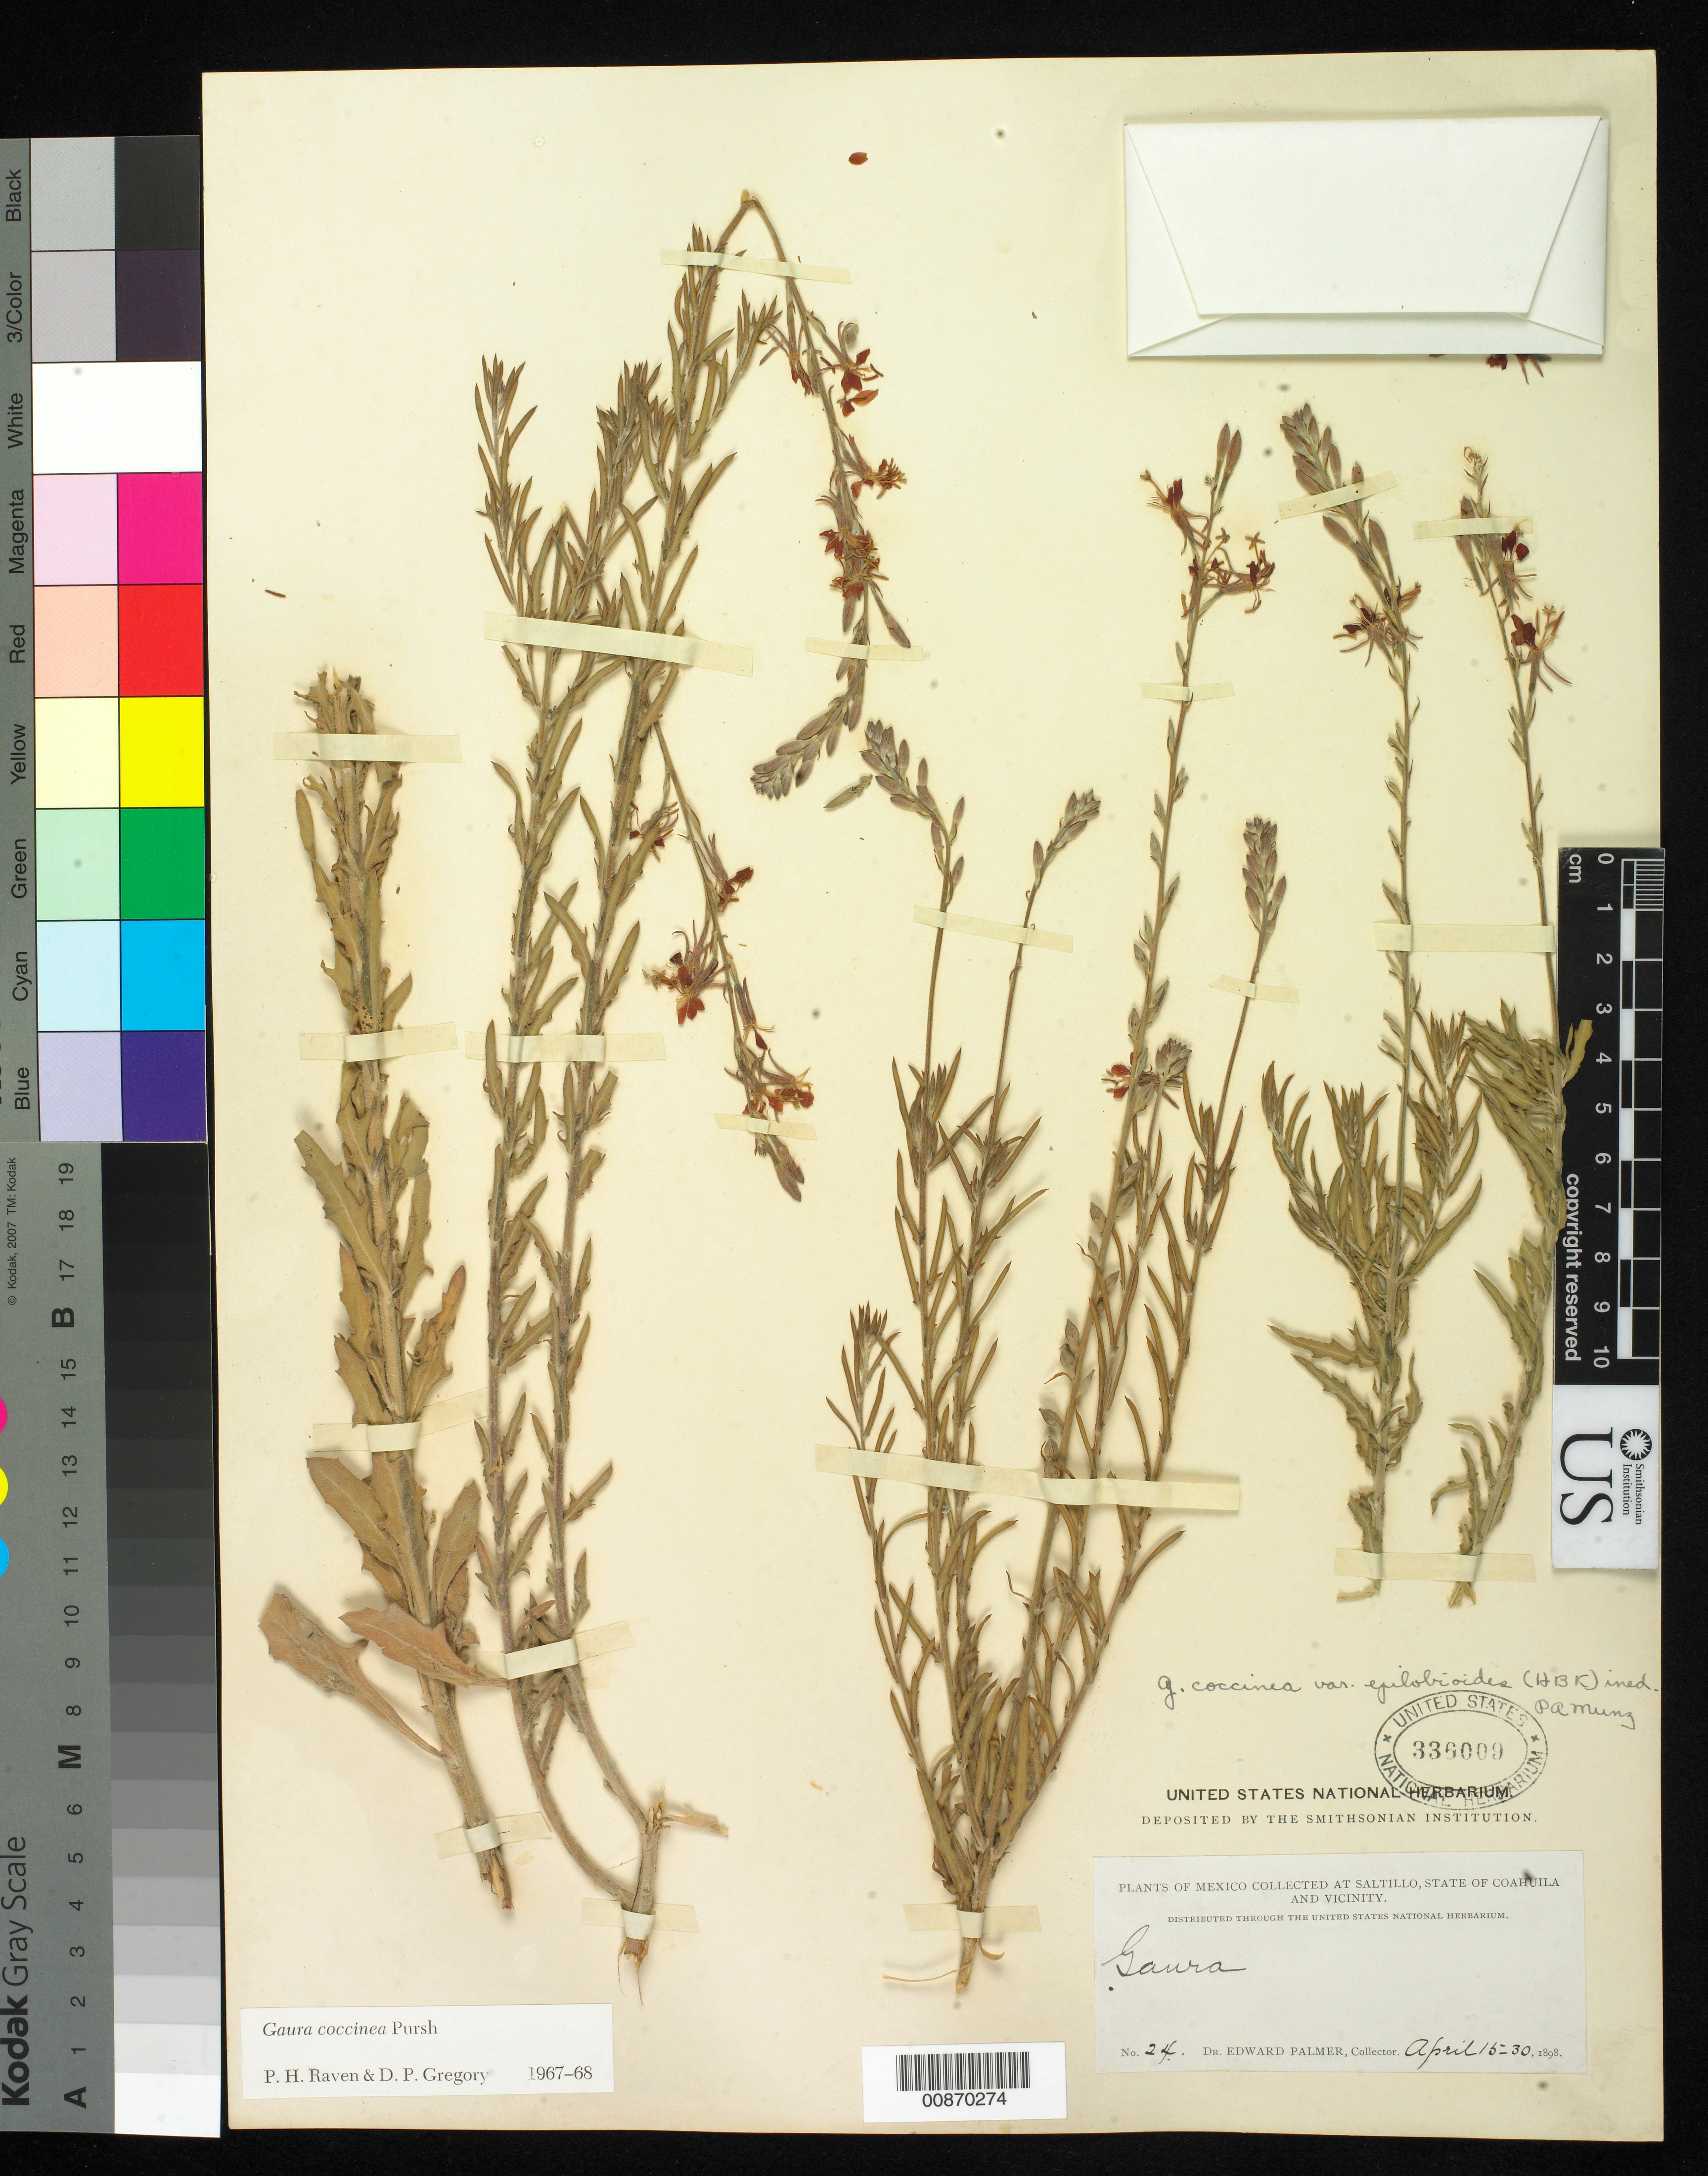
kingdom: Plantae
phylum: Tracheophyta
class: Magnoliopsida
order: Myrtales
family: Onagraceae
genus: Oenothera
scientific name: Oenothera suffrutescens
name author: (Ser.) W.L. Wagner & Hoch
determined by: Wagner, W. L., (BOT), Smithsonian Institution - National Museum of Natural History (UNITED STATES)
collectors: E. Palmer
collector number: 24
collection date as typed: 15 Apr 1898 to 30 Apr 1898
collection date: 1898-04-15/1898-04-30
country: Mexico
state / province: Coahuila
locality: Saltillo, Coahuila and vicinity.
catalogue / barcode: US 336009